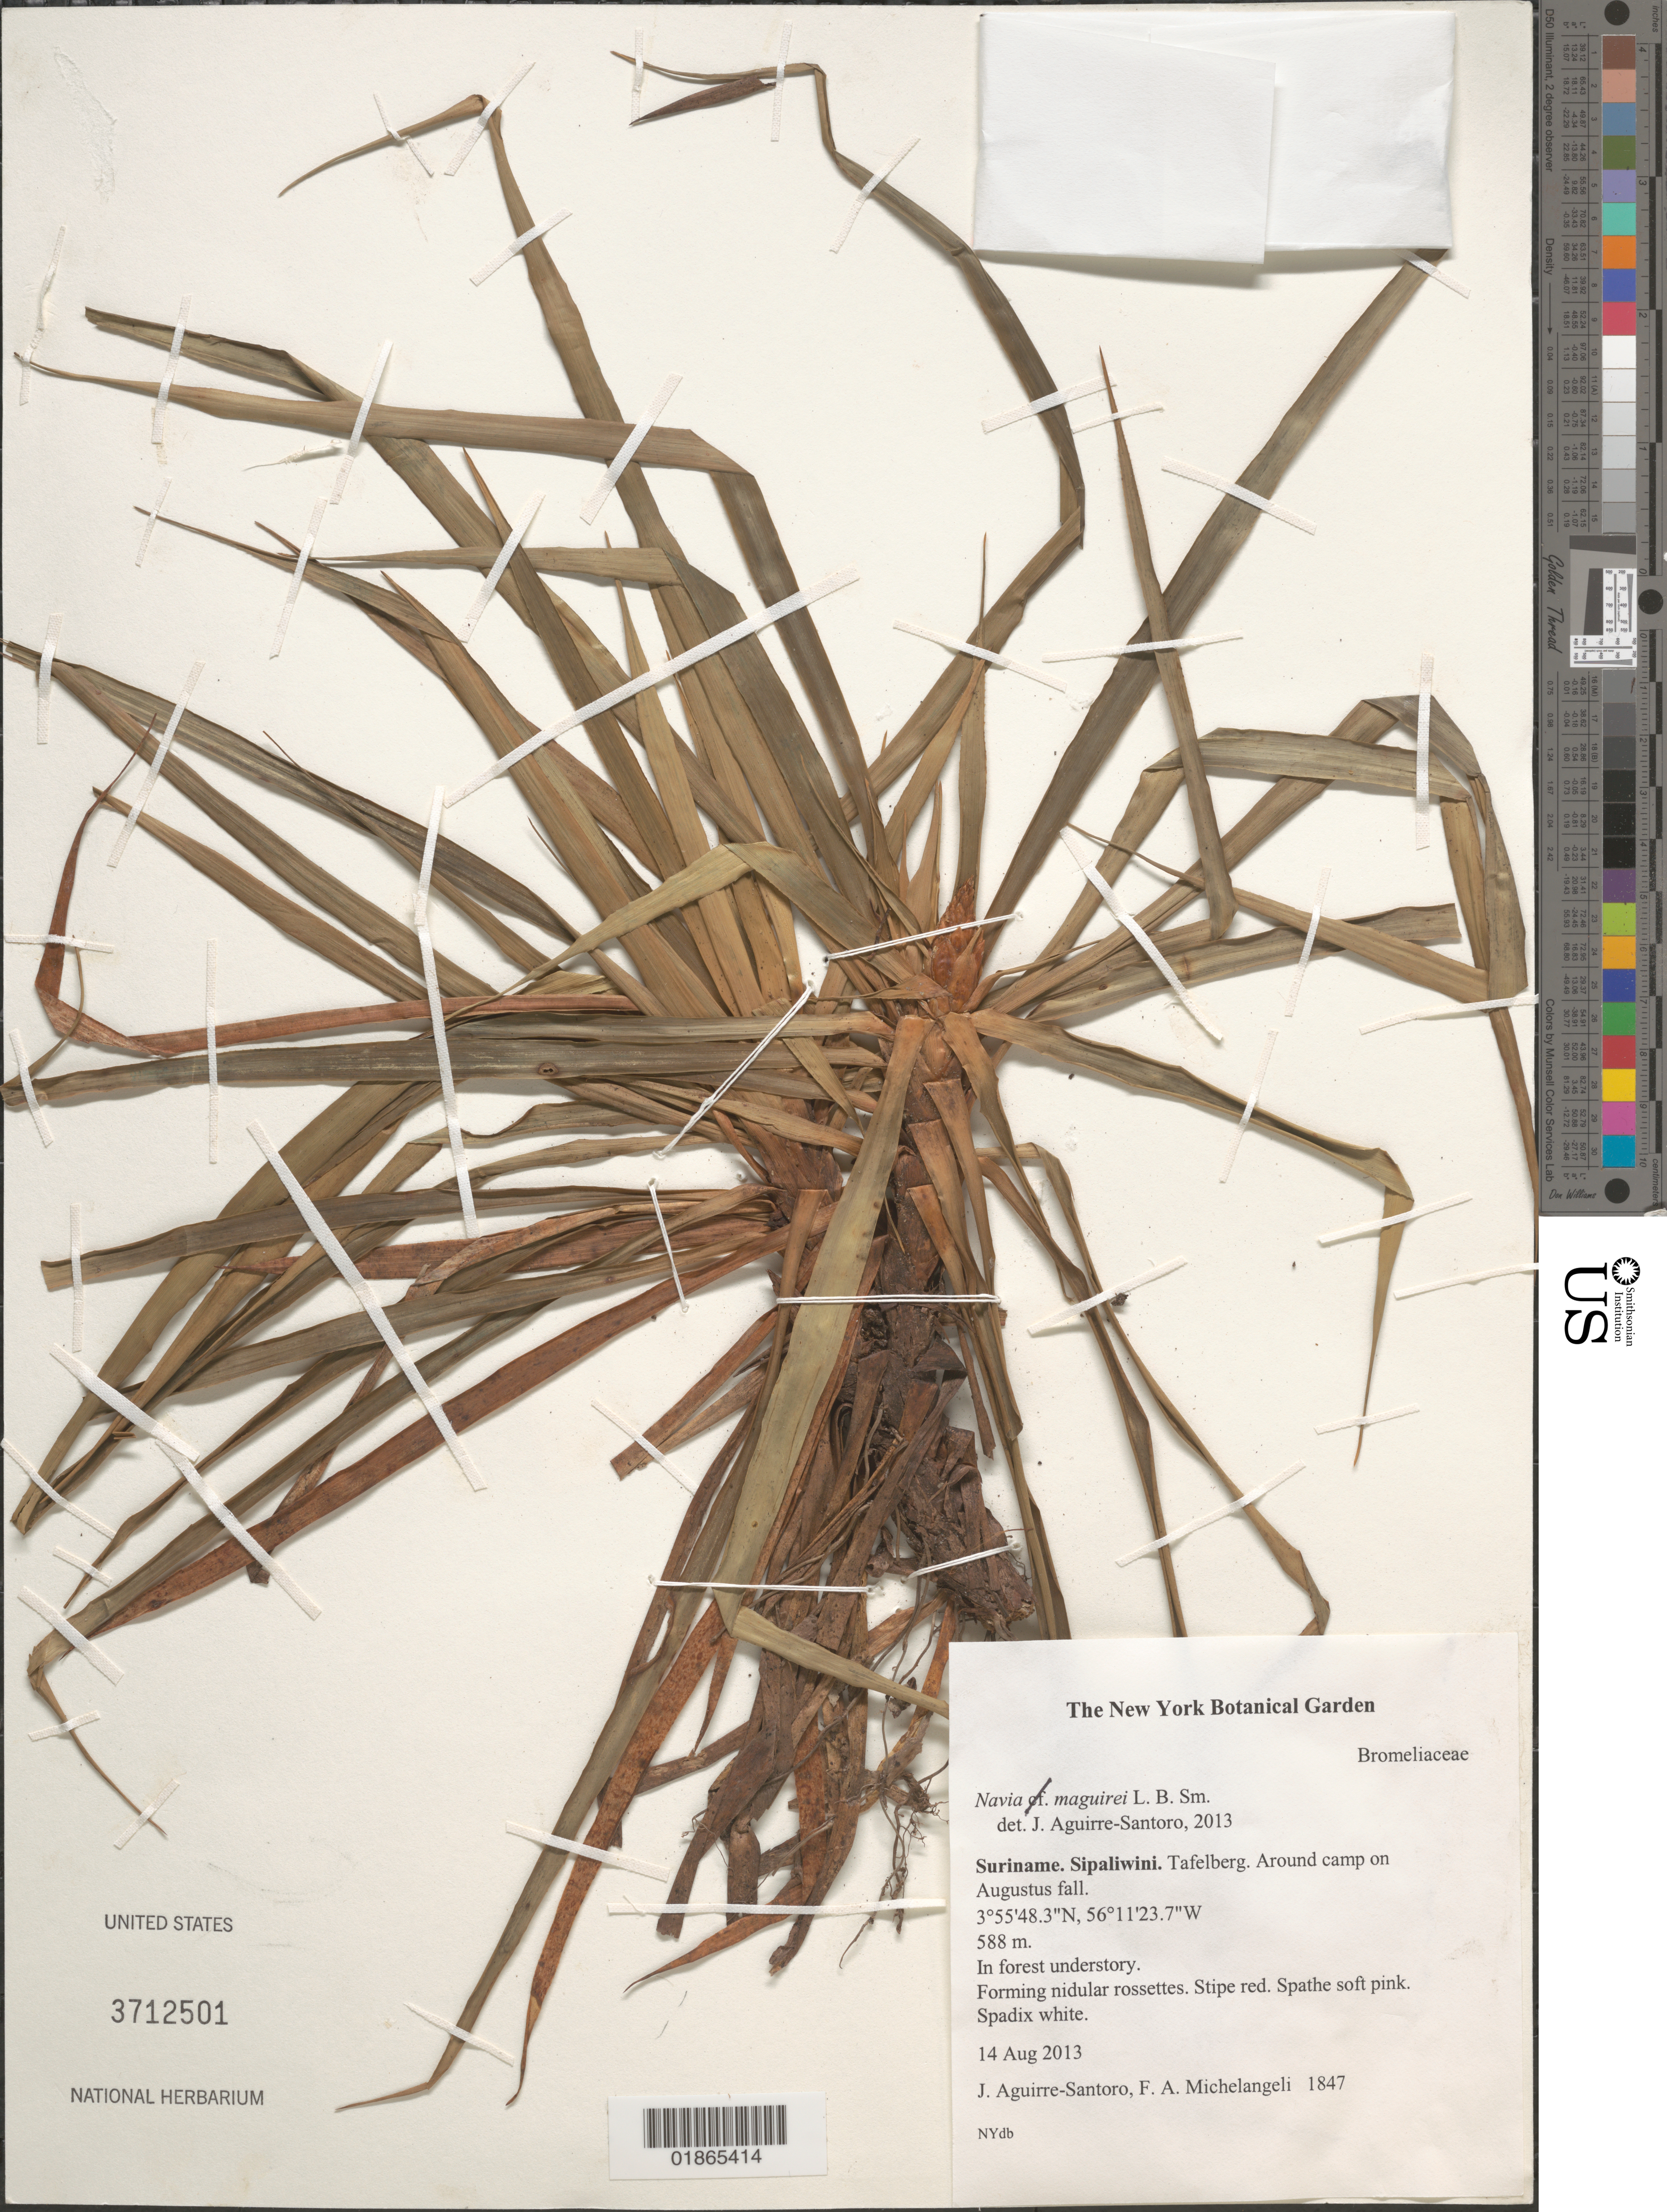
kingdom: Plantae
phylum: Tracheophyta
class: Liliopsida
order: Poales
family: Bromeliaceae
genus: Navia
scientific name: Navia maguirei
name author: L.B. Sm.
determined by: Aguirre-Santoro, Julian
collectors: J. Aguirre-Santoro & F. A. Michelangeli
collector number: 1847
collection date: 2013-08-14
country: Suriname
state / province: Sipaliwini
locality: Tafelberg, around camp on Augustus fall.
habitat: In forest understory.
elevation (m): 588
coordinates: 3 55 48.3 N, 56 11 23.7 W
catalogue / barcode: US 3712501